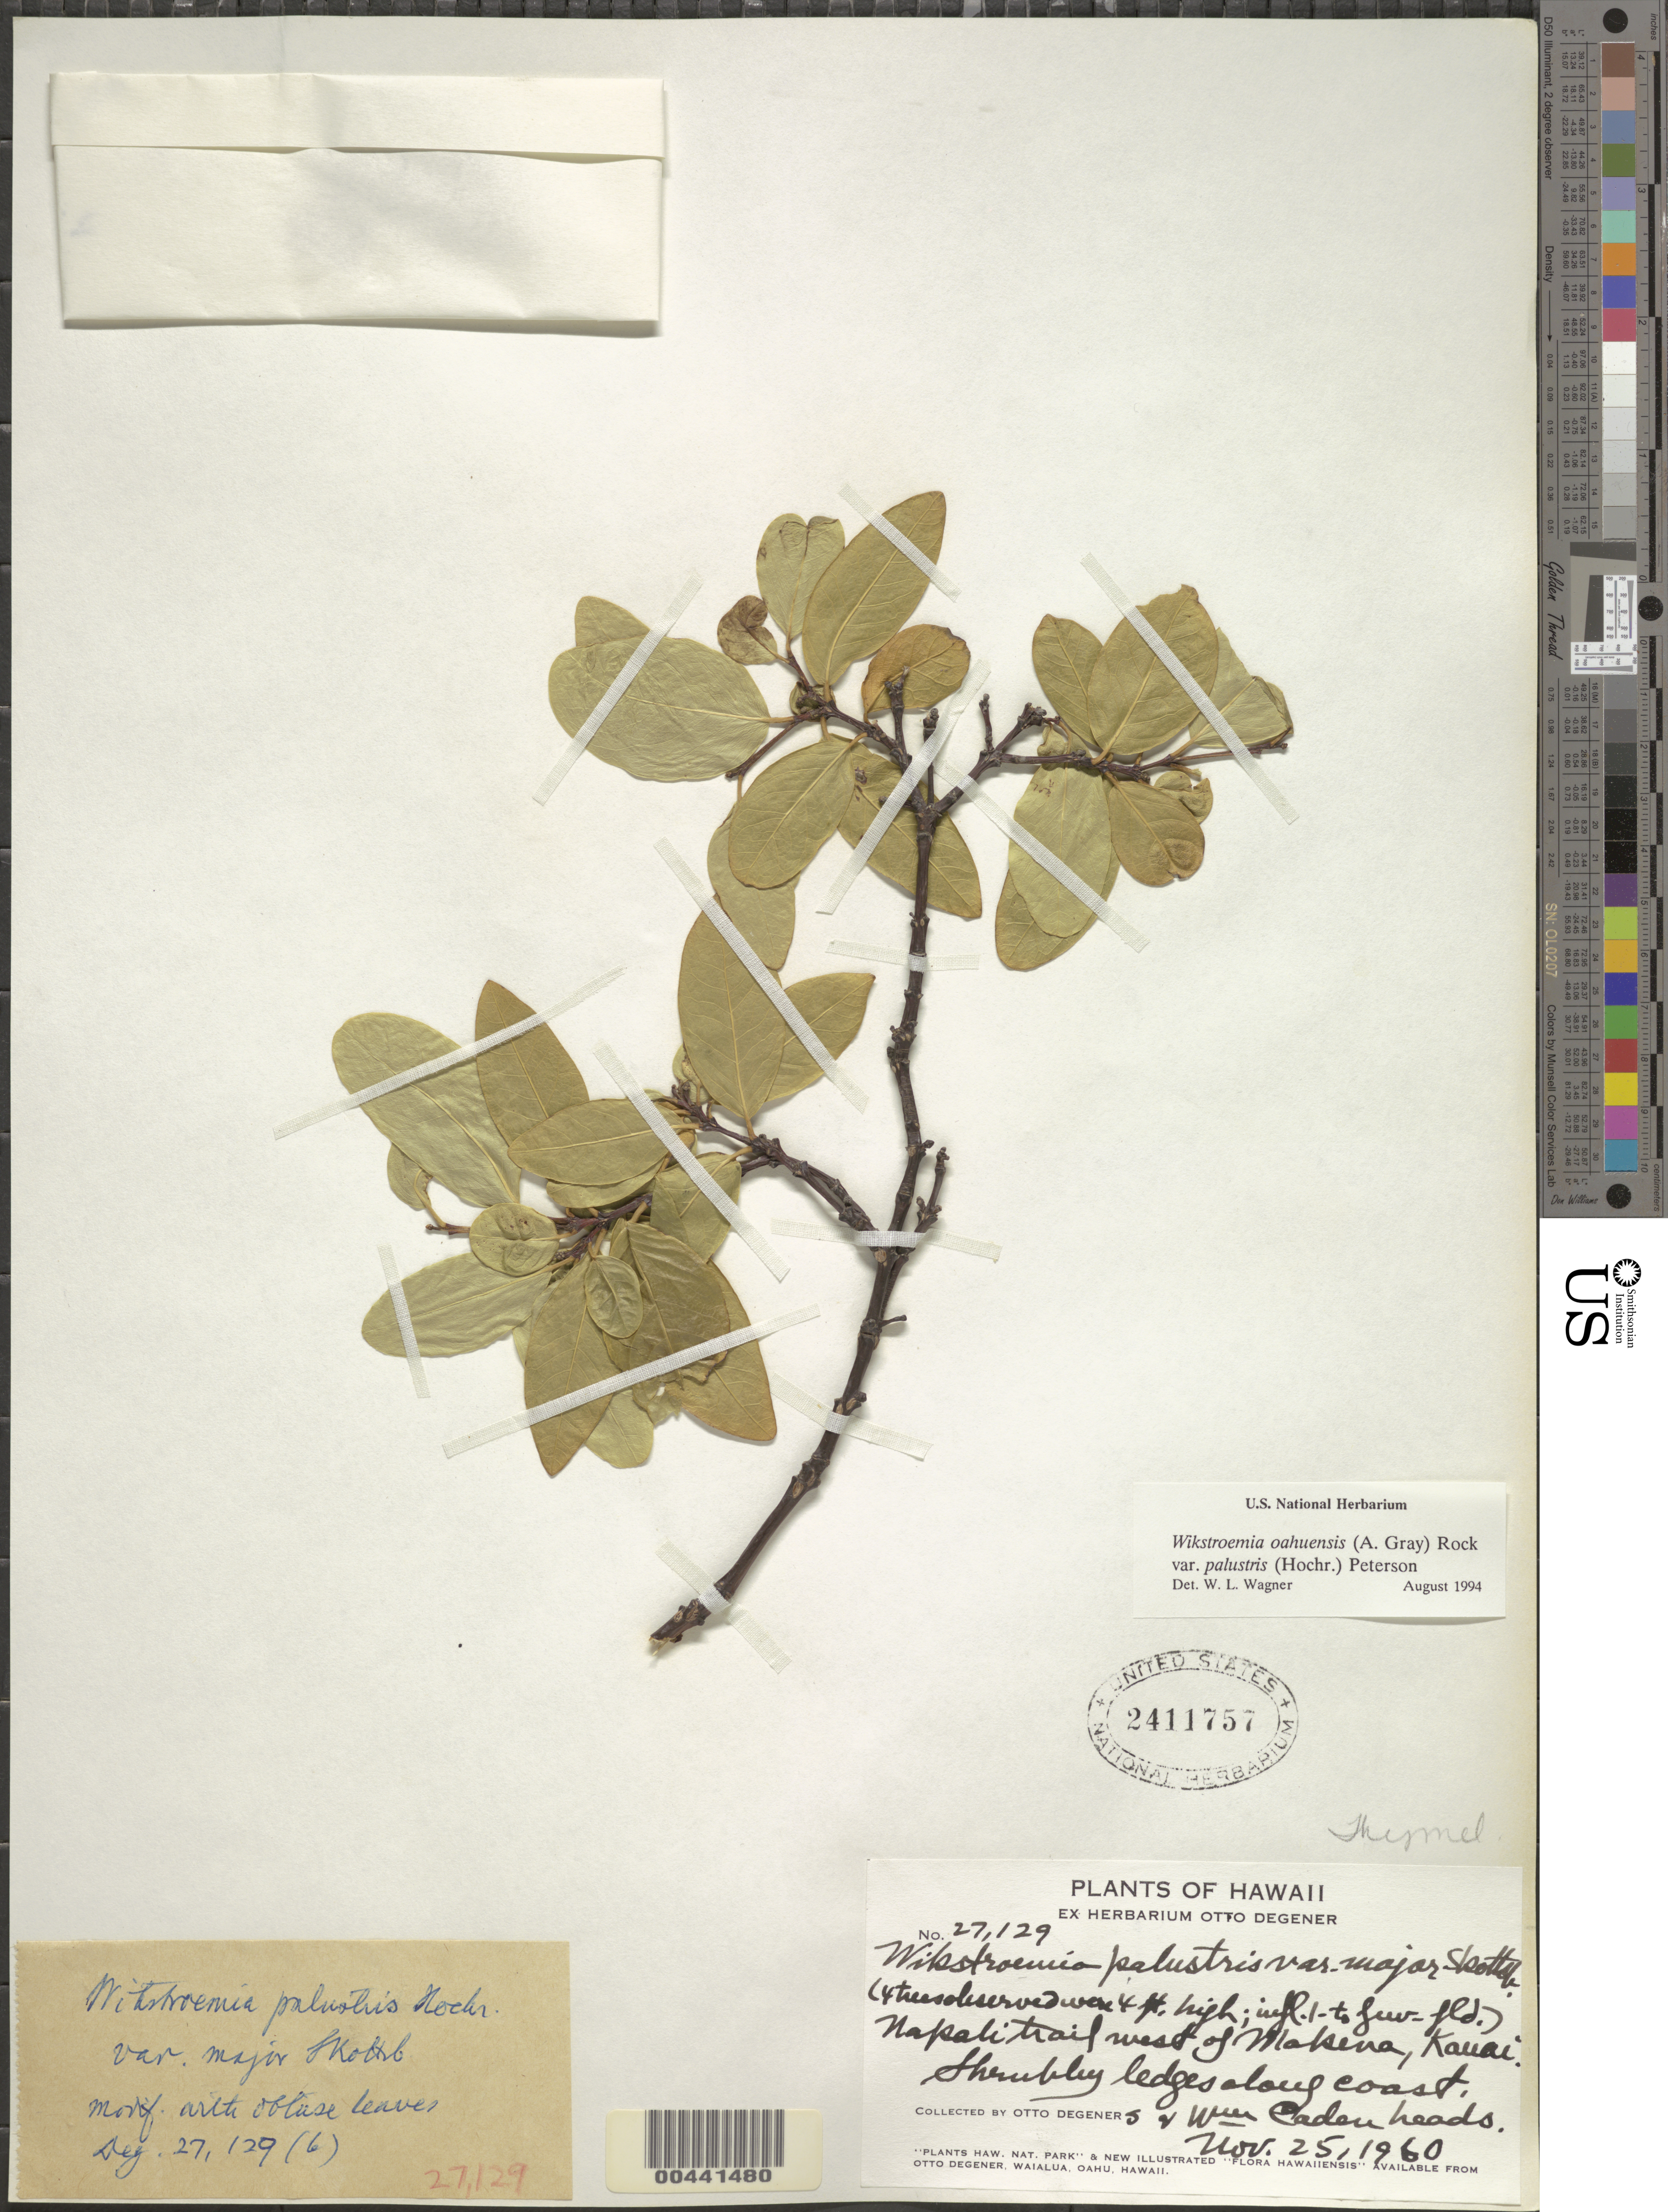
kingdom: Plantae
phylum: Tracheophyta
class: Magnoliopsida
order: Malvales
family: Thymelaeaceae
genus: Wikstroemia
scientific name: Wikstroemia oahuensis var. palustris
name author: (Hochr.) B. Peterson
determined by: Wagner, W. L., (BOT), Smithsonian Institution - National Museum of Natural History (UNITED STATES)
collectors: O. Degener, I. Degener & W. Cadenheads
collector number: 27129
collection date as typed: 15 Nov 1960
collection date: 1960-11-15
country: United States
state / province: Hawaii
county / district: Kaui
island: Kaua'i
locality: Napali trail W of Makena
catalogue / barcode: US 2411757